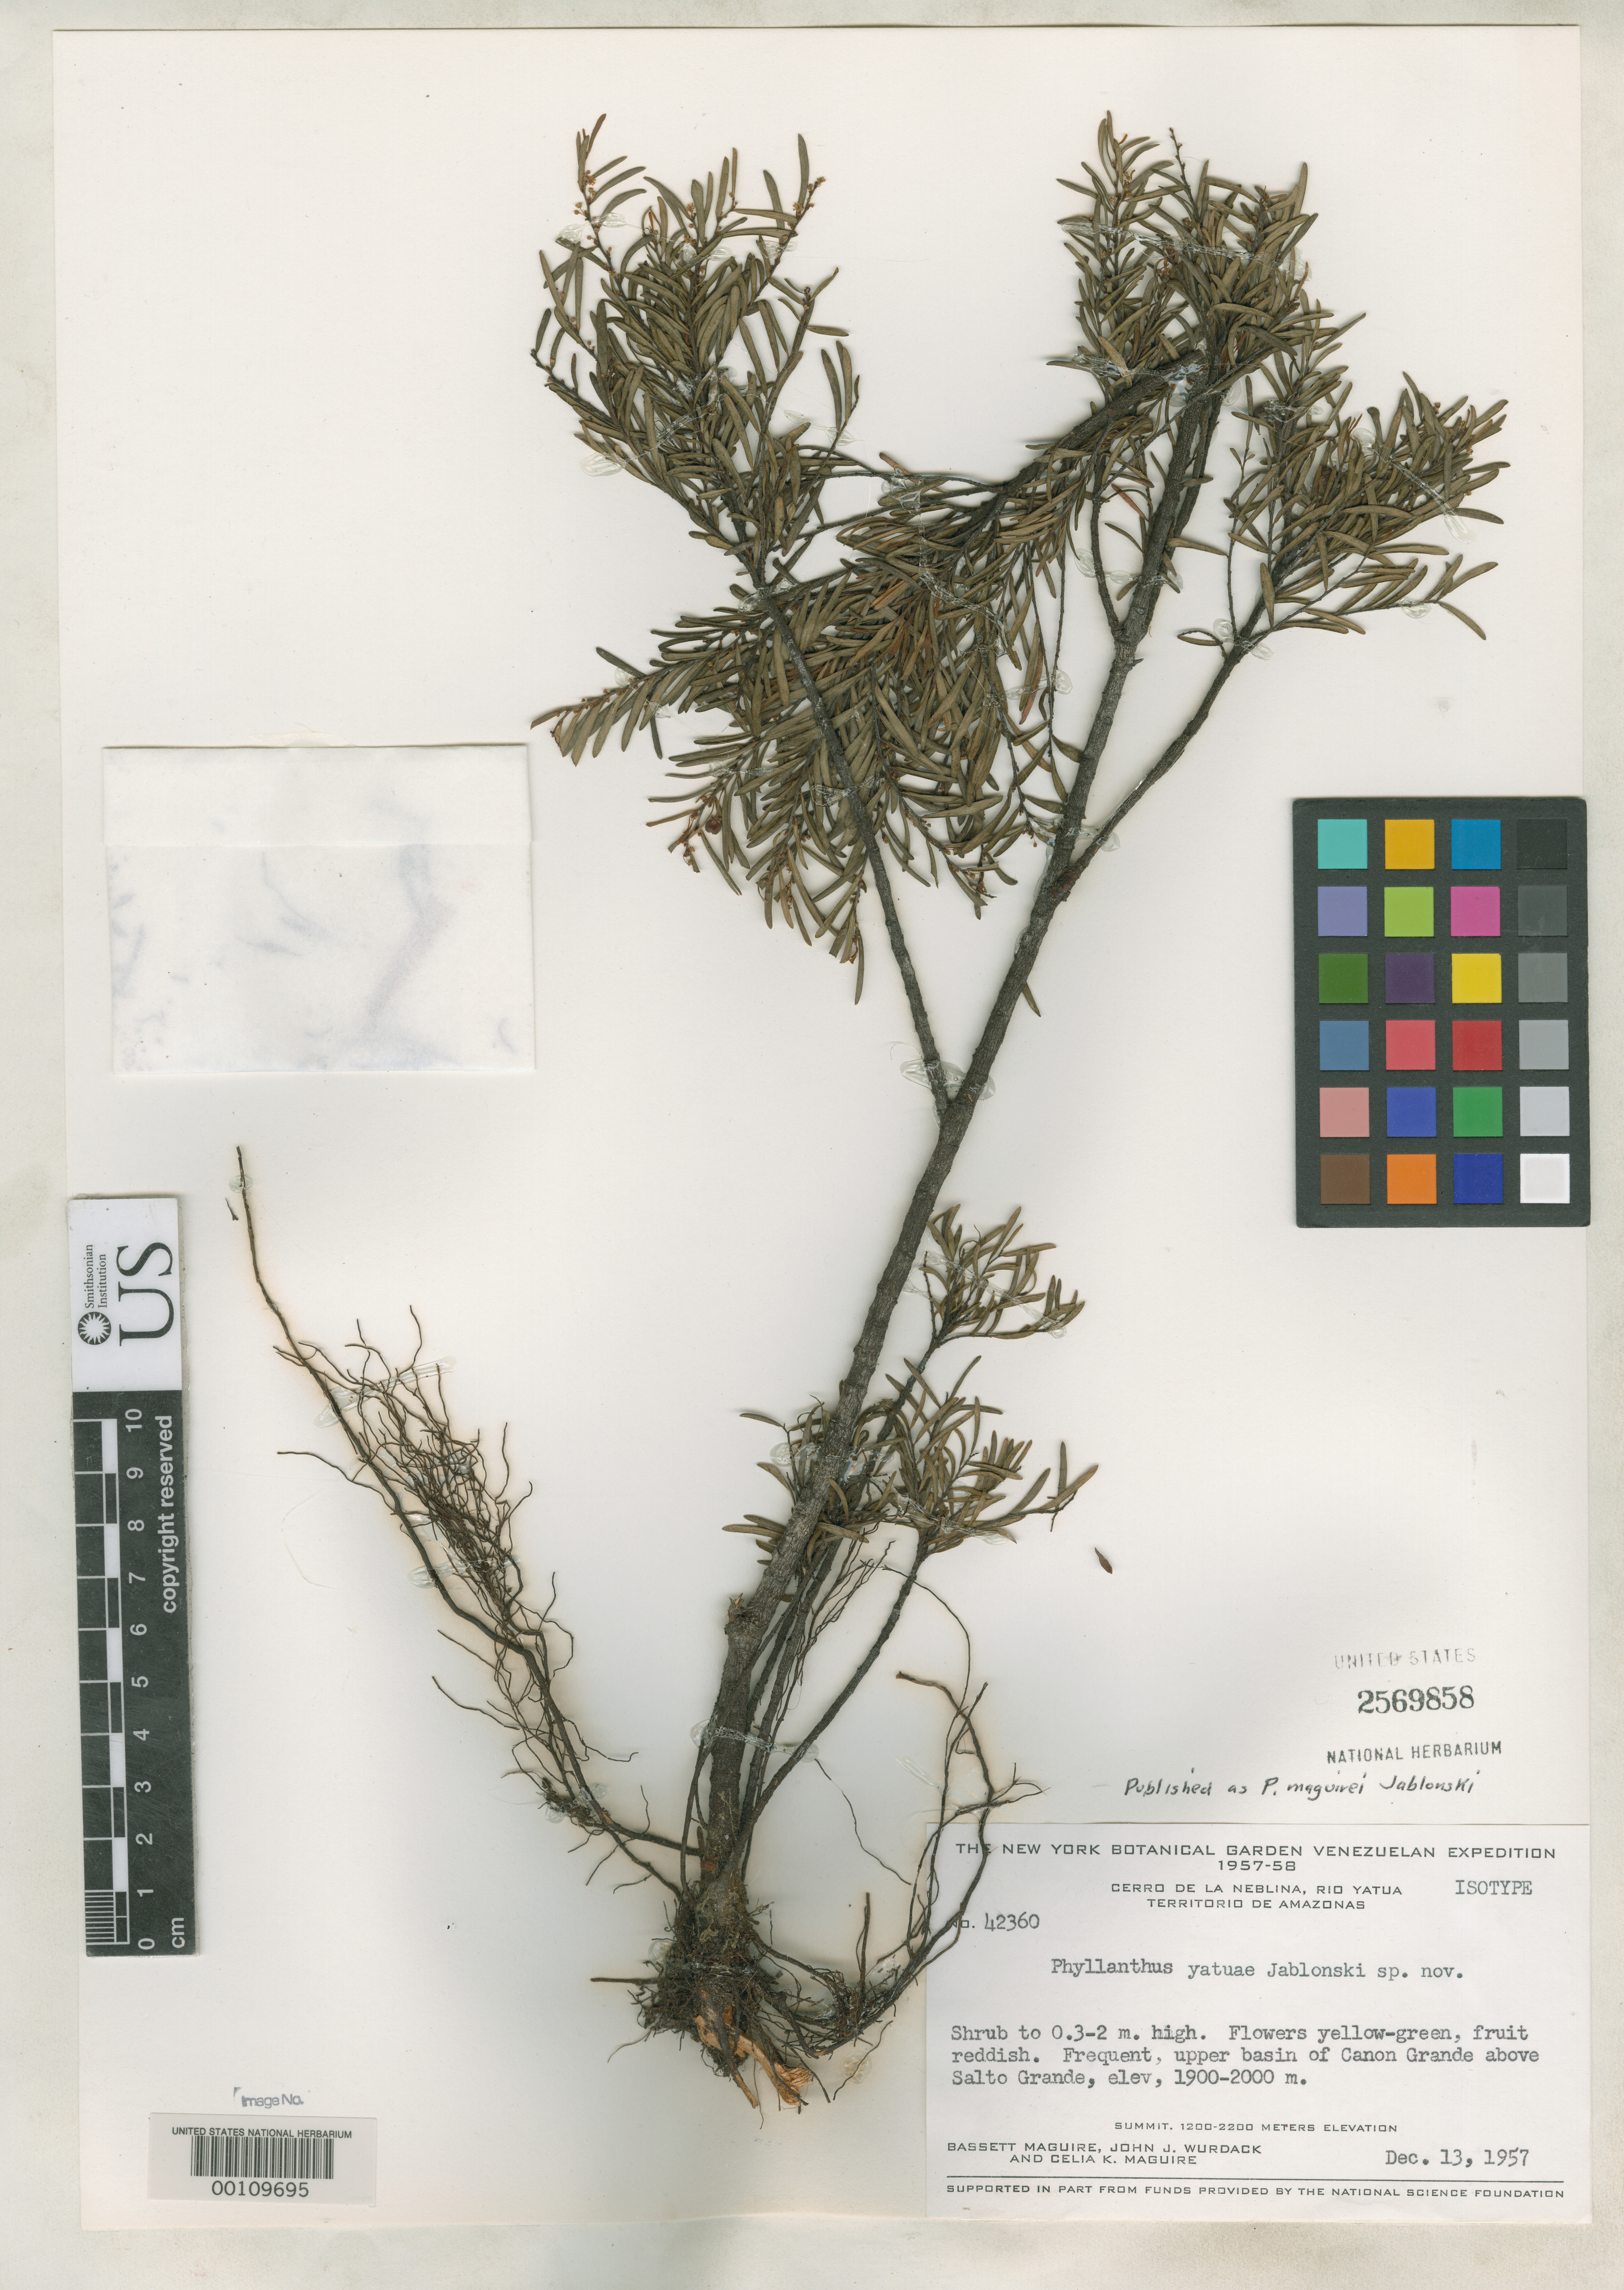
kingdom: Plantae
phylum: Tracheophyta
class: Magnoliopsida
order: Malpighiales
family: Phyllanthaceae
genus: Phyllanthus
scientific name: Phyllanthus maguirei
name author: Jabl.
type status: Isotype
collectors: B. Maguire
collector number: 42360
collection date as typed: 13 Dec 1957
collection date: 1957-12-13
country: Venezuela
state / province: Amazonas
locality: Cerro de la Neblina.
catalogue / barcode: US 2569858